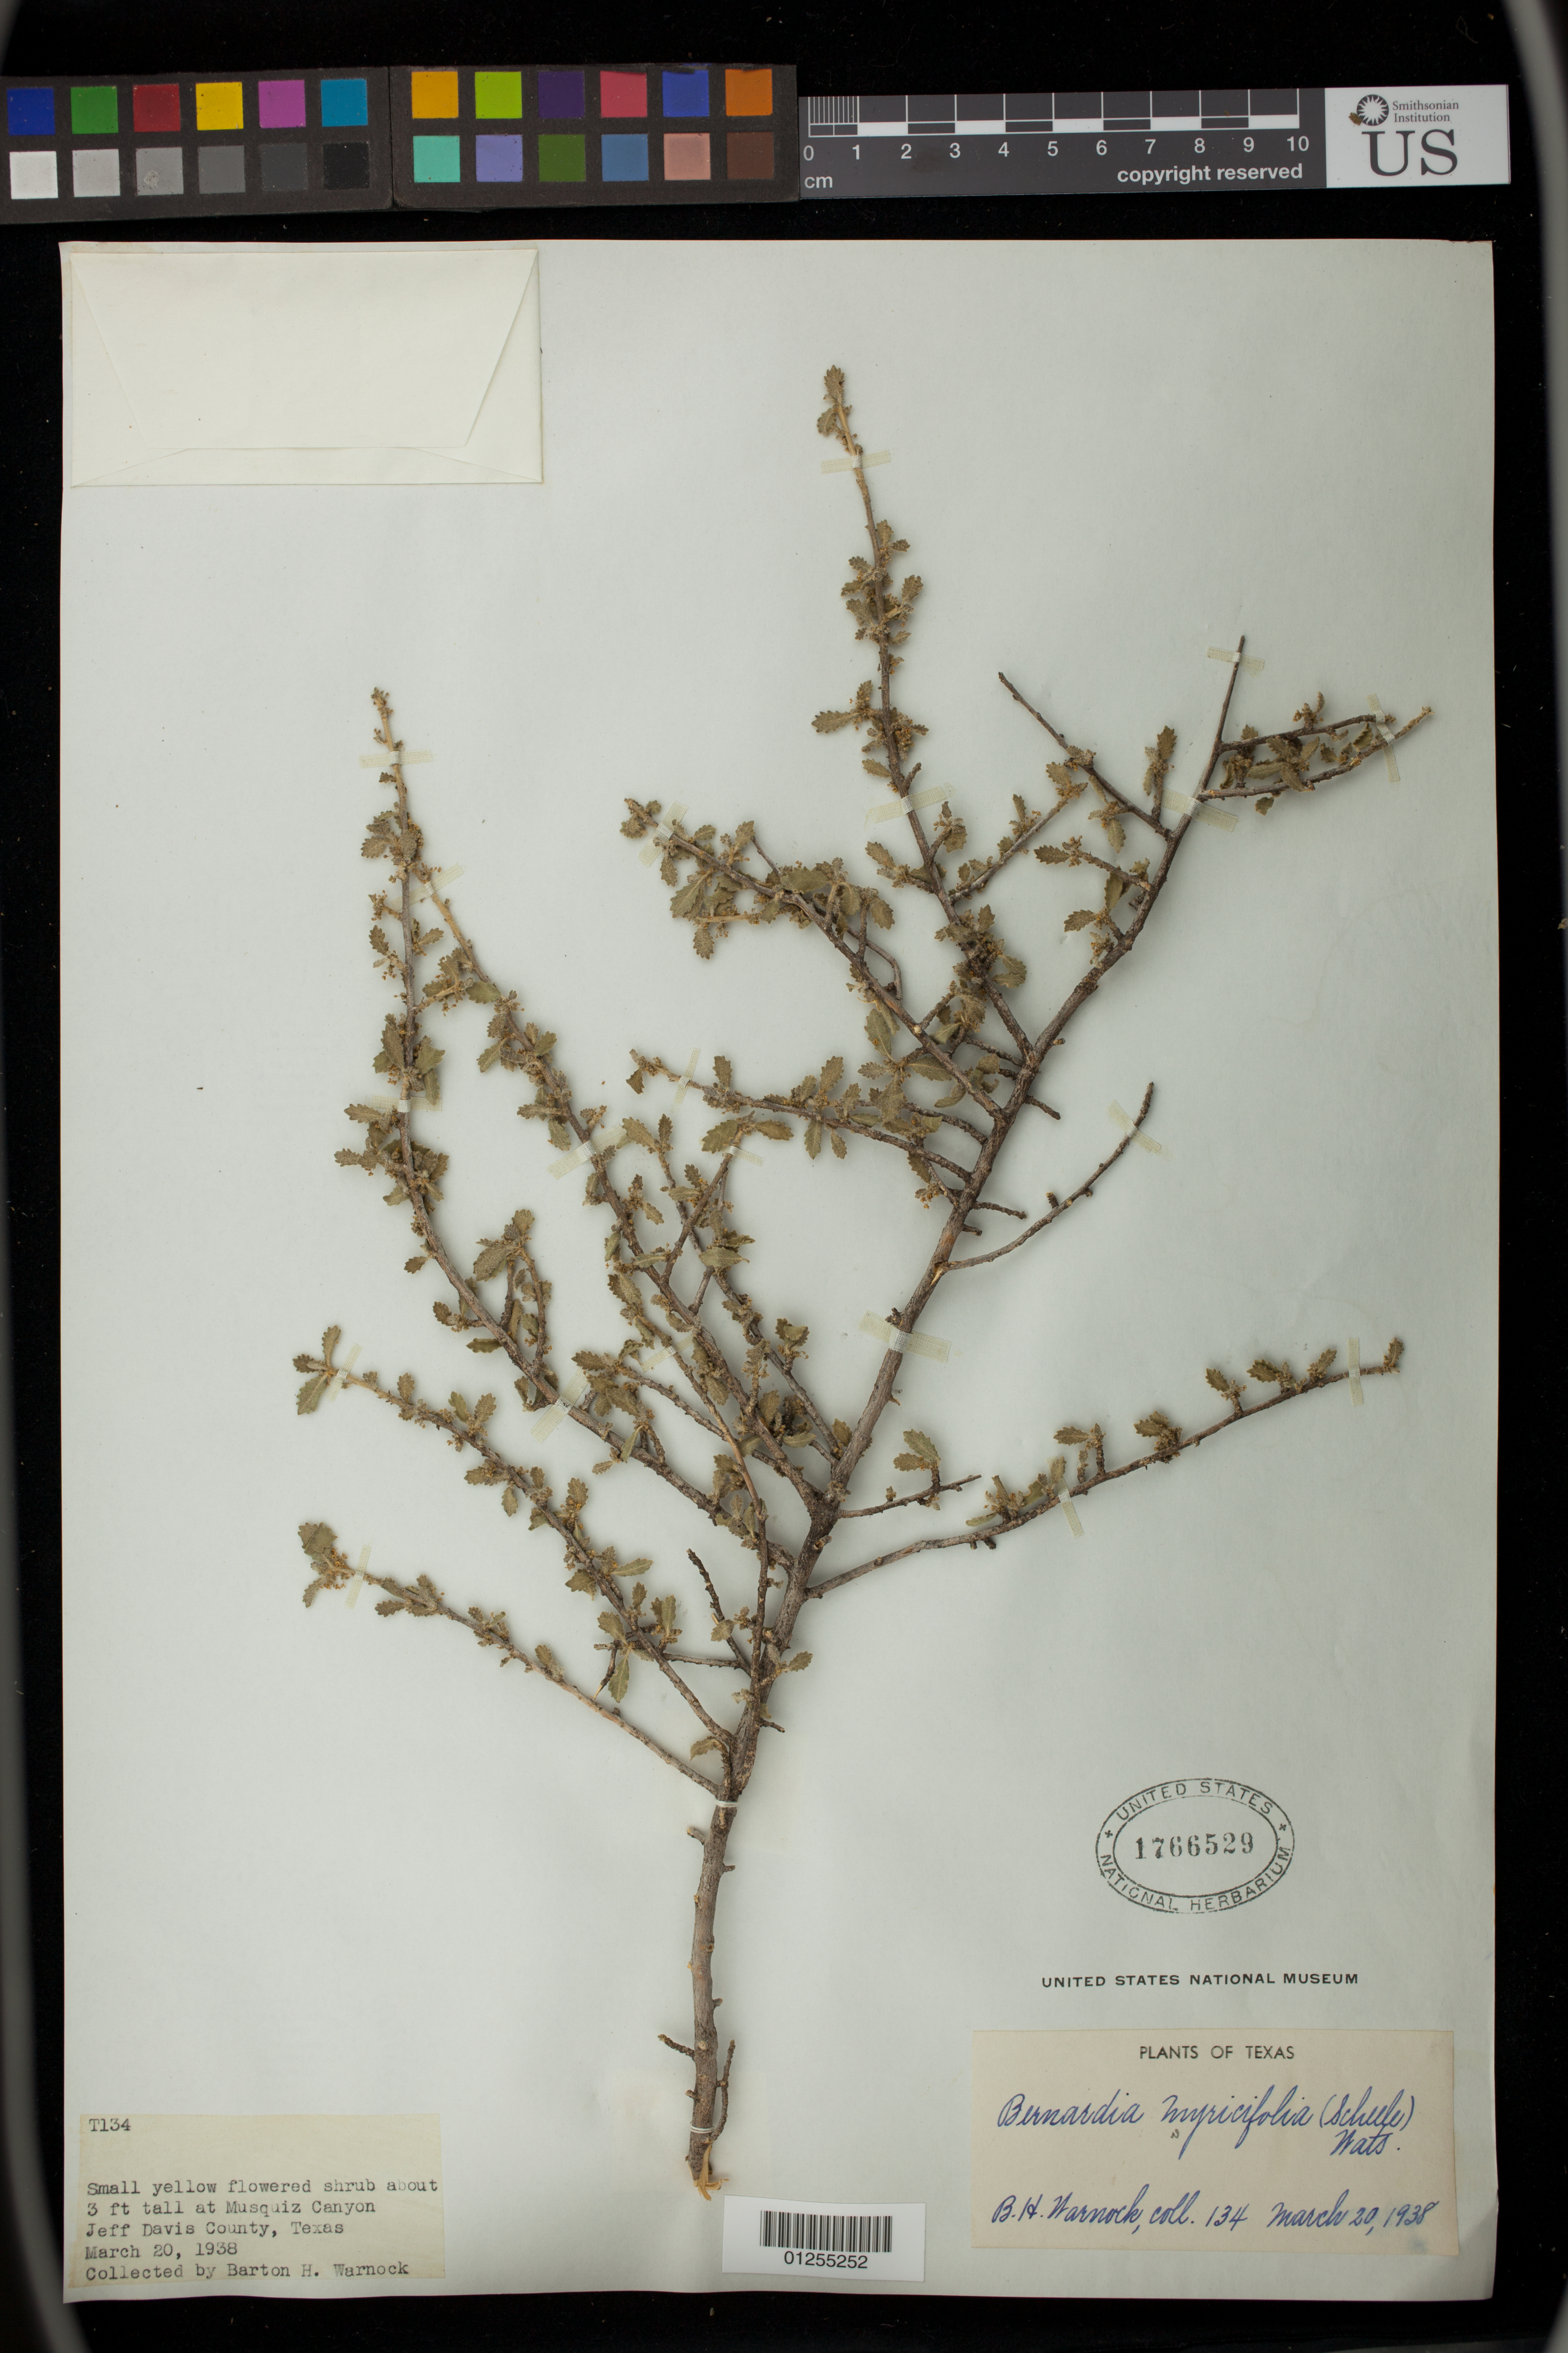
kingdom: Plantae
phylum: Tracheophyta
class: Magnoliopsida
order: Malpighiales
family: Euphorbiaceae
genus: Bernardia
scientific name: Bernardia obovata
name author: I.M. Johnst.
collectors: B. H. Warnock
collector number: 134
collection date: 1938-03-20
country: United States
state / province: Texas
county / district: Jeff Davis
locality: Musquiz Canyon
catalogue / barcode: US 1766529